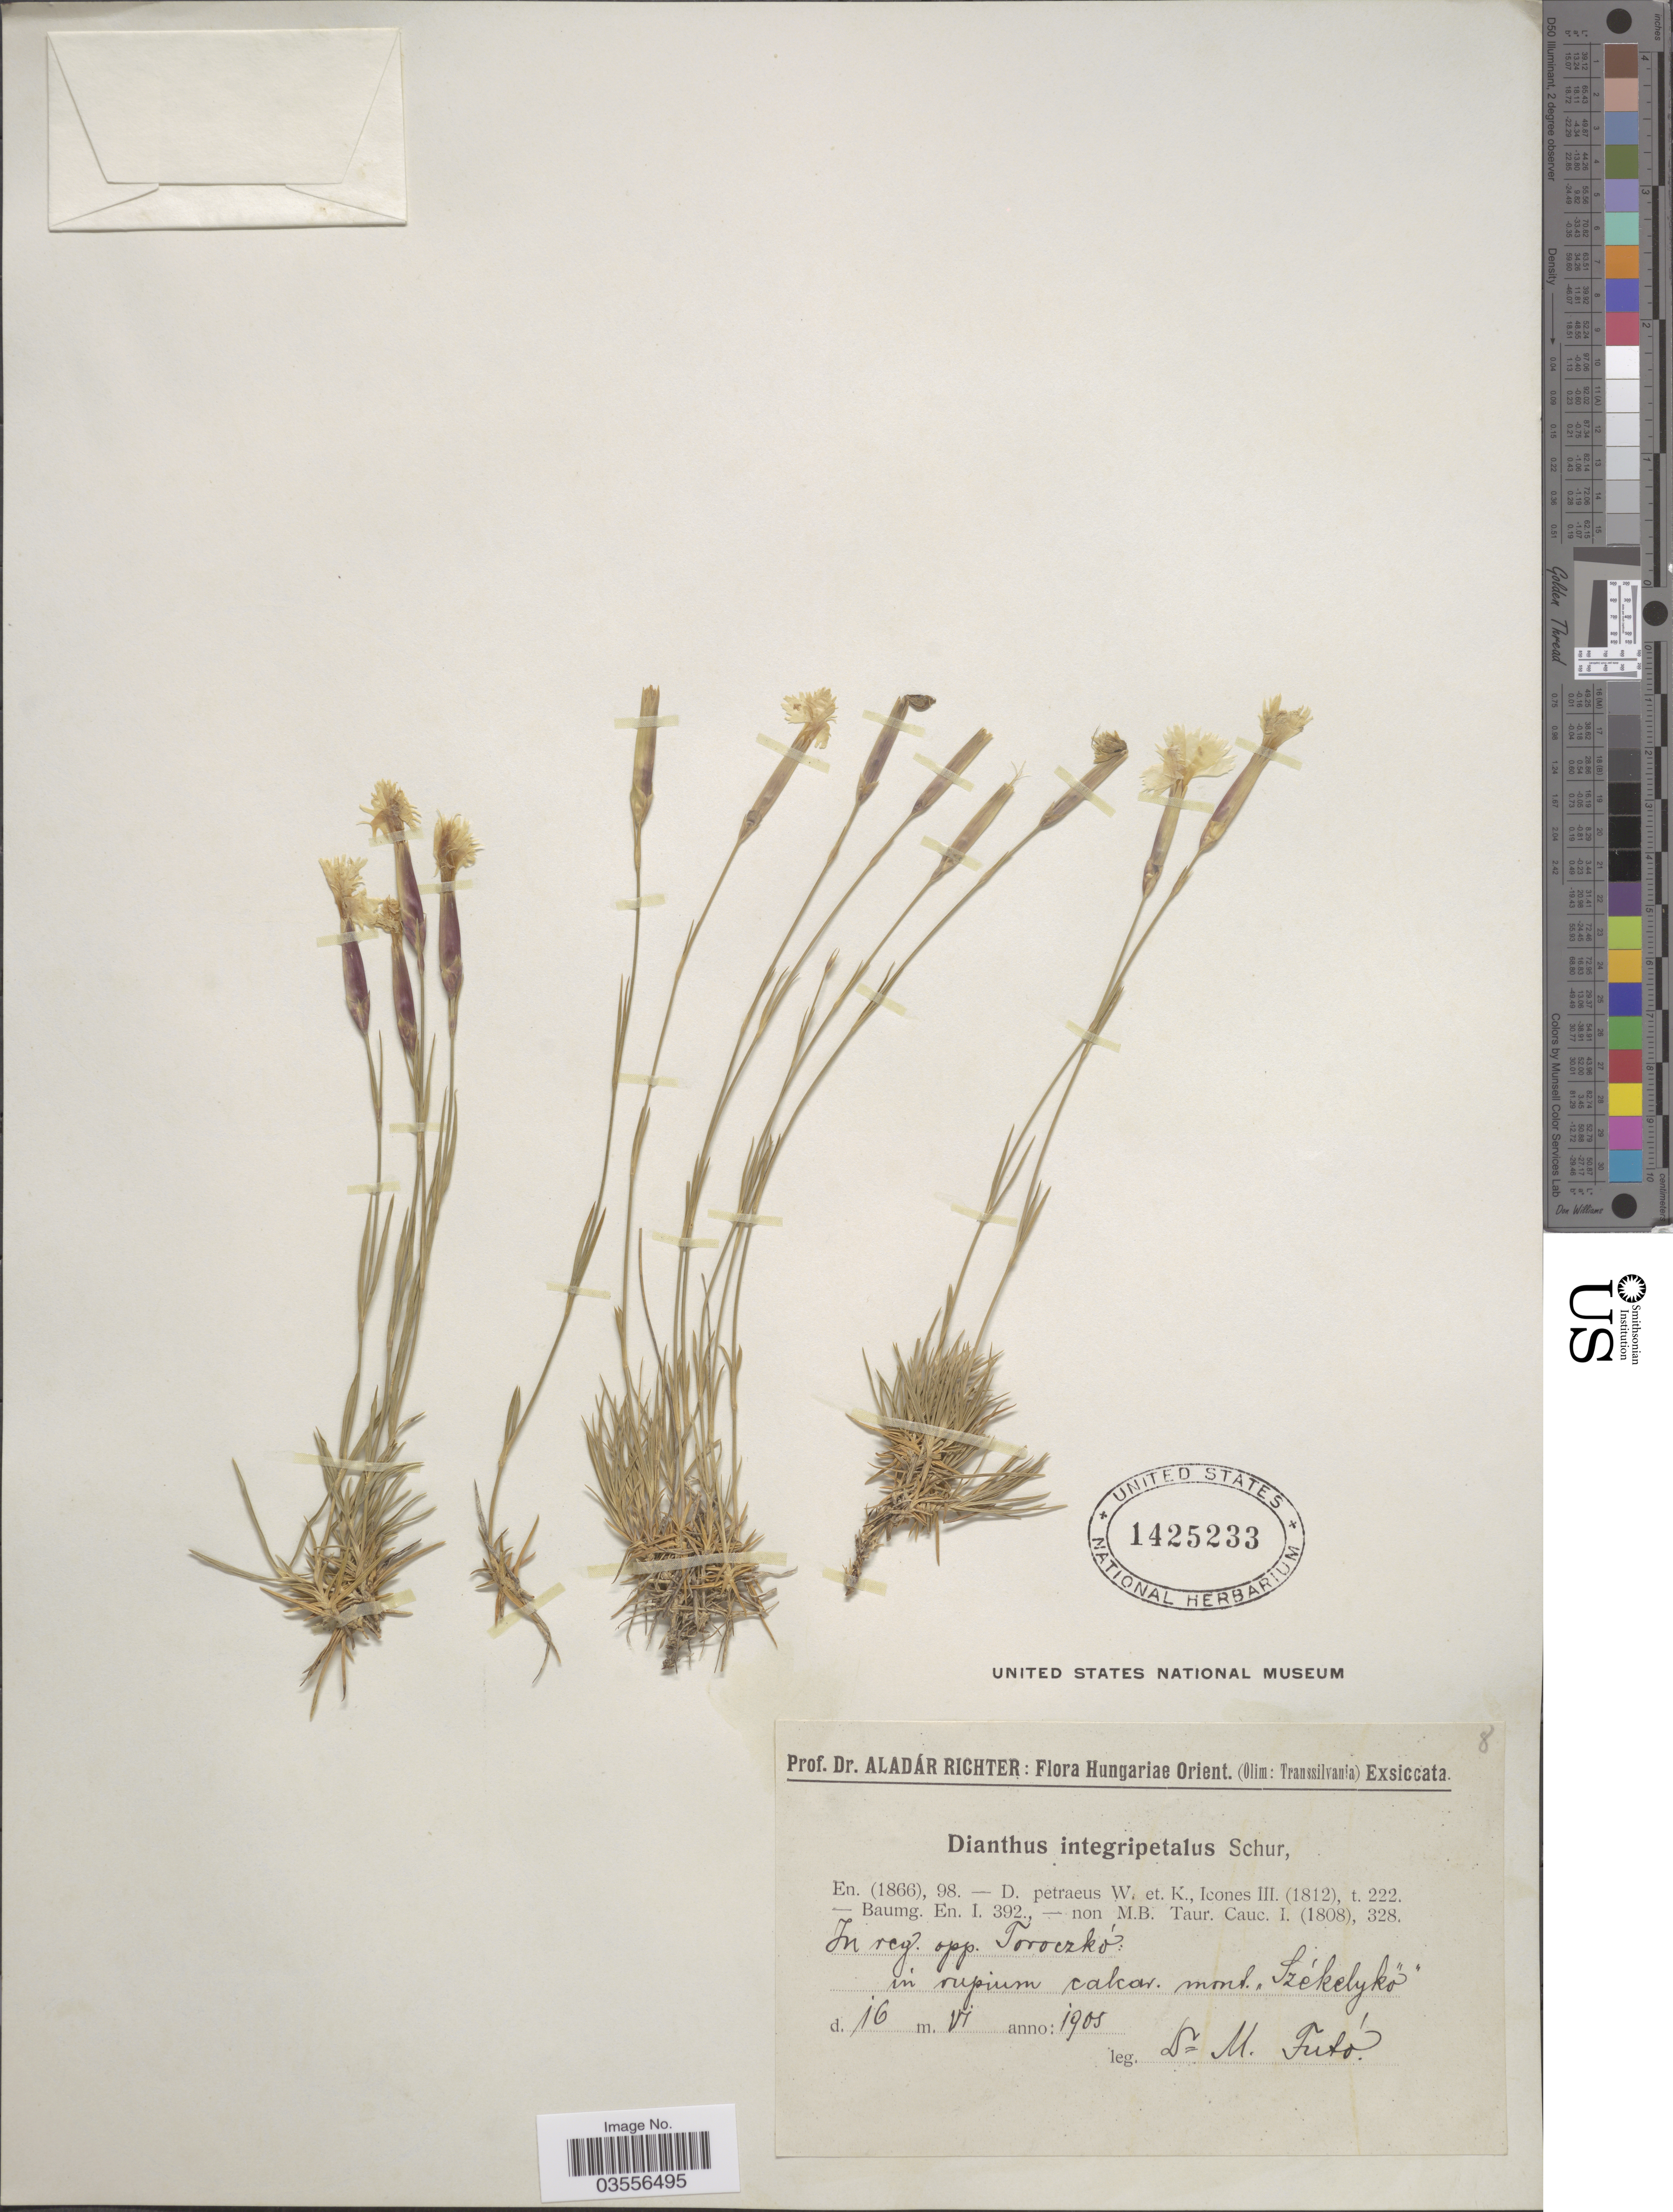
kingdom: Plantae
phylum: Tracheophyta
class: Magnoliopsida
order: Caryophyllales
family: Caryophyllaceae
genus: Dianthus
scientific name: Dianthus integripetalus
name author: Schur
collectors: M. Futo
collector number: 8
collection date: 1905-06-16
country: Romania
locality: Hungariae Orient. (Olim: Transsilvania). In reg. opp. Toroczkó: in rupium calcar. mont. „Székelykö“.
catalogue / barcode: US 1425233